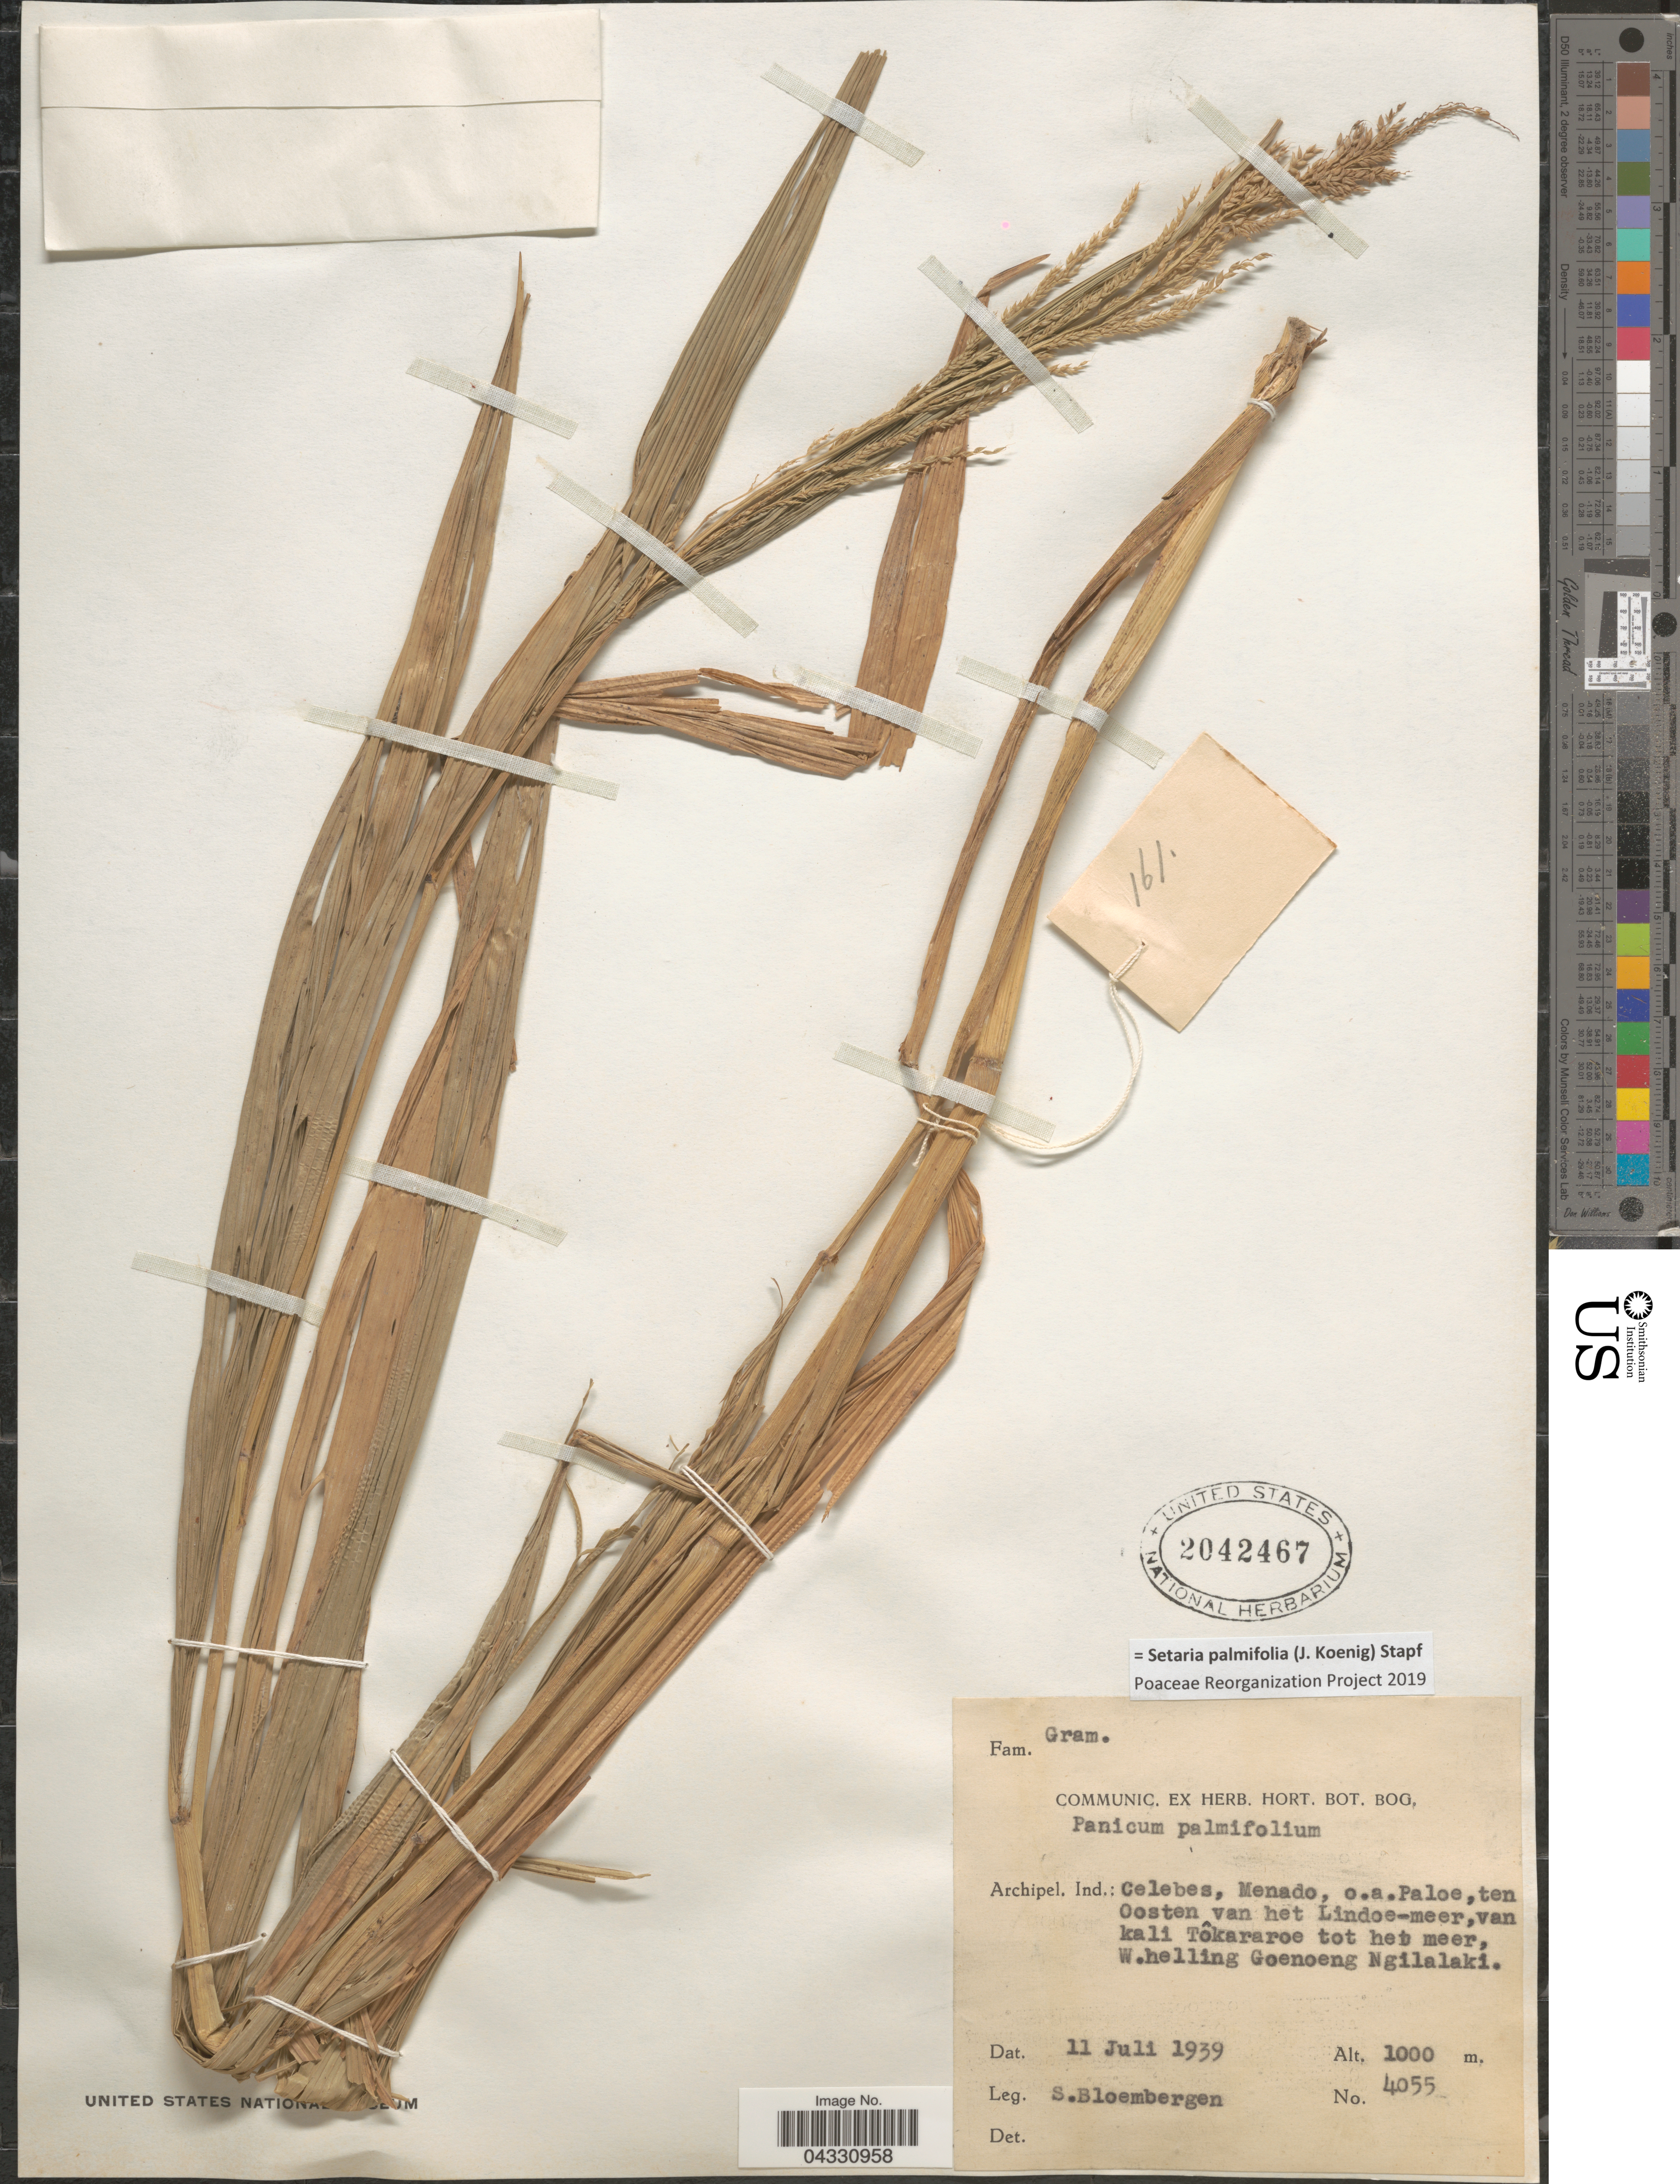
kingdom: Plantae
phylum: Tracheophyta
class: Liliopsida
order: Poales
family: Poaceae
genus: Setaria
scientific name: Setaria palmifolia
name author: (J. Koenig) Stapf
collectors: S. Bloembergen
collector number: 4055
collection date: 1939-07-11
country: Indonesia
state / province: Sulawesi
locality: Archipel. Ind.: Celebes, Menado, o.a.Paloe,ten Oosten van het Lindoe-meer,van kali Tôkararoe tot het meer, W.helling Goenoeng Ngilalaki.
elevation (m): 1000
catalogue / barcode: US 2042467